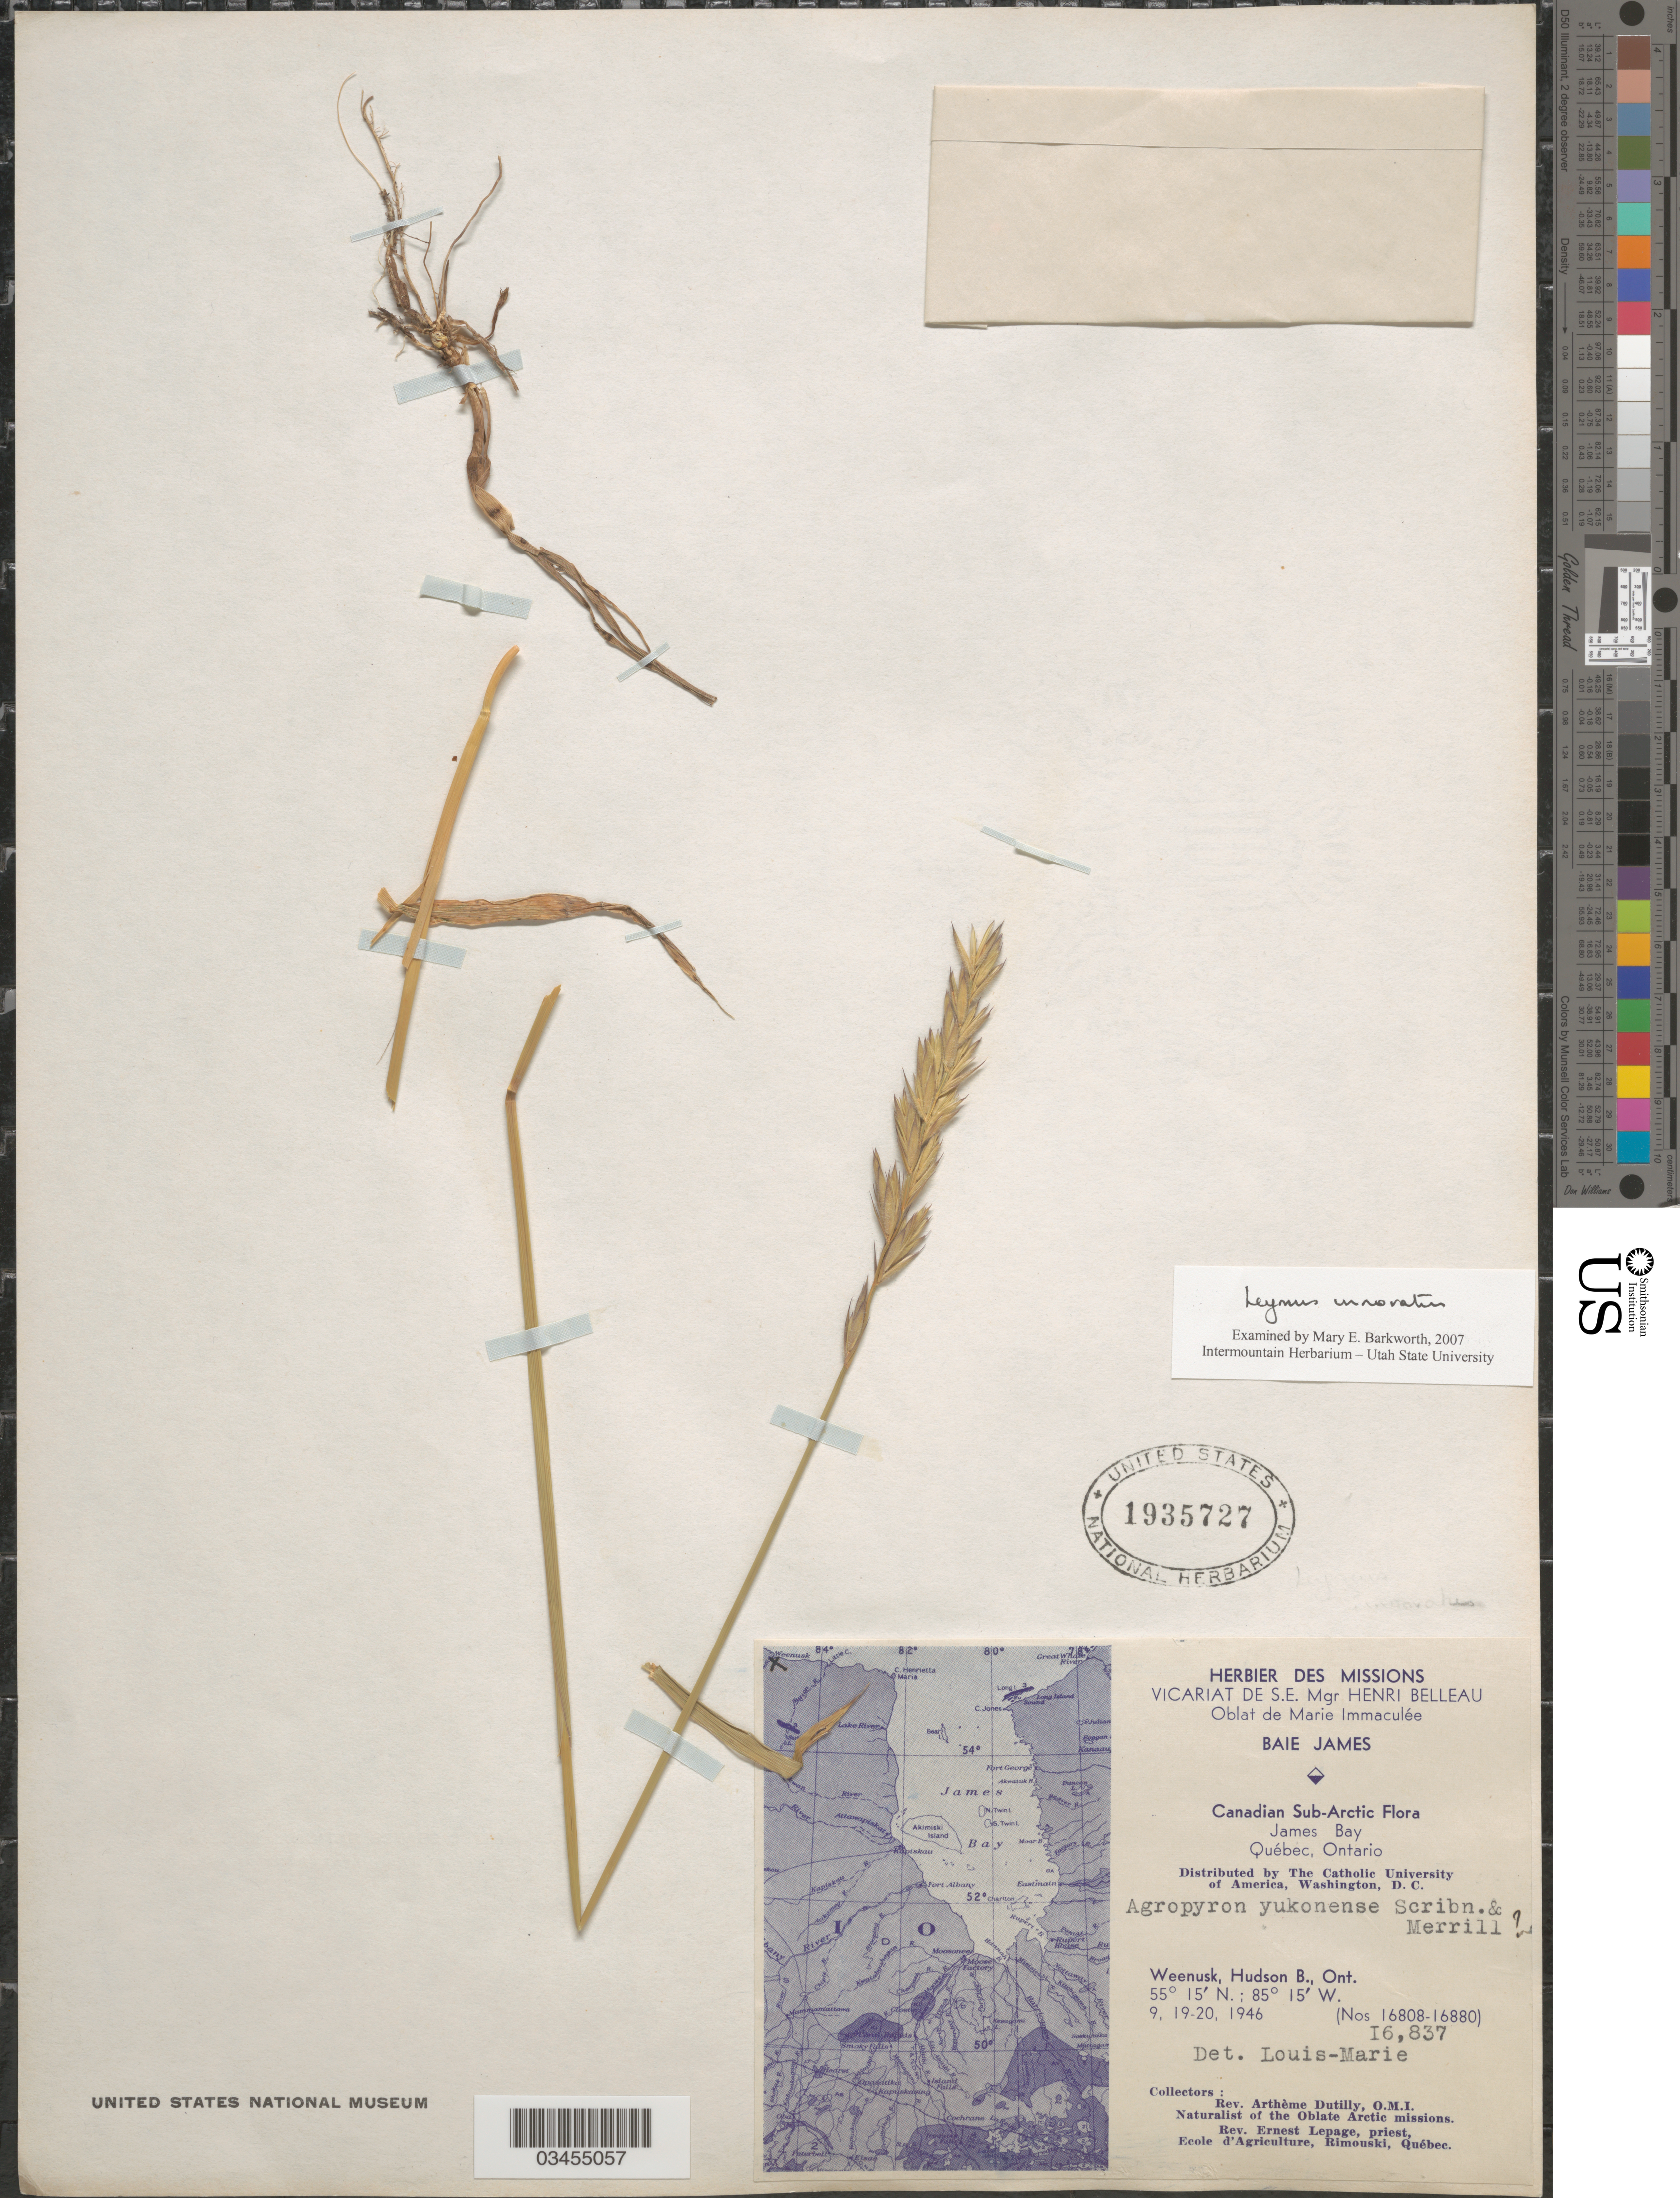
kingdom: Plantae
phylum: Tracheophyta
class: Liliopsida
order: Poales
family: Poaceae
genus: Leymus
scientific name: Leymus innovatus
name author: (W.J. Beal) Pilg.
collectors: P. Dutilly & E. Lepage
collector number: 16837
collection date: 1946-09-19/1946-09-20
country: Canada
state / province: Ontario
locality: Canadian Sub-Arctic. James Bay. Québec. Weenusk, Hudson B. Oblate Arctic missions.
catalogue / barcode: US 1935727